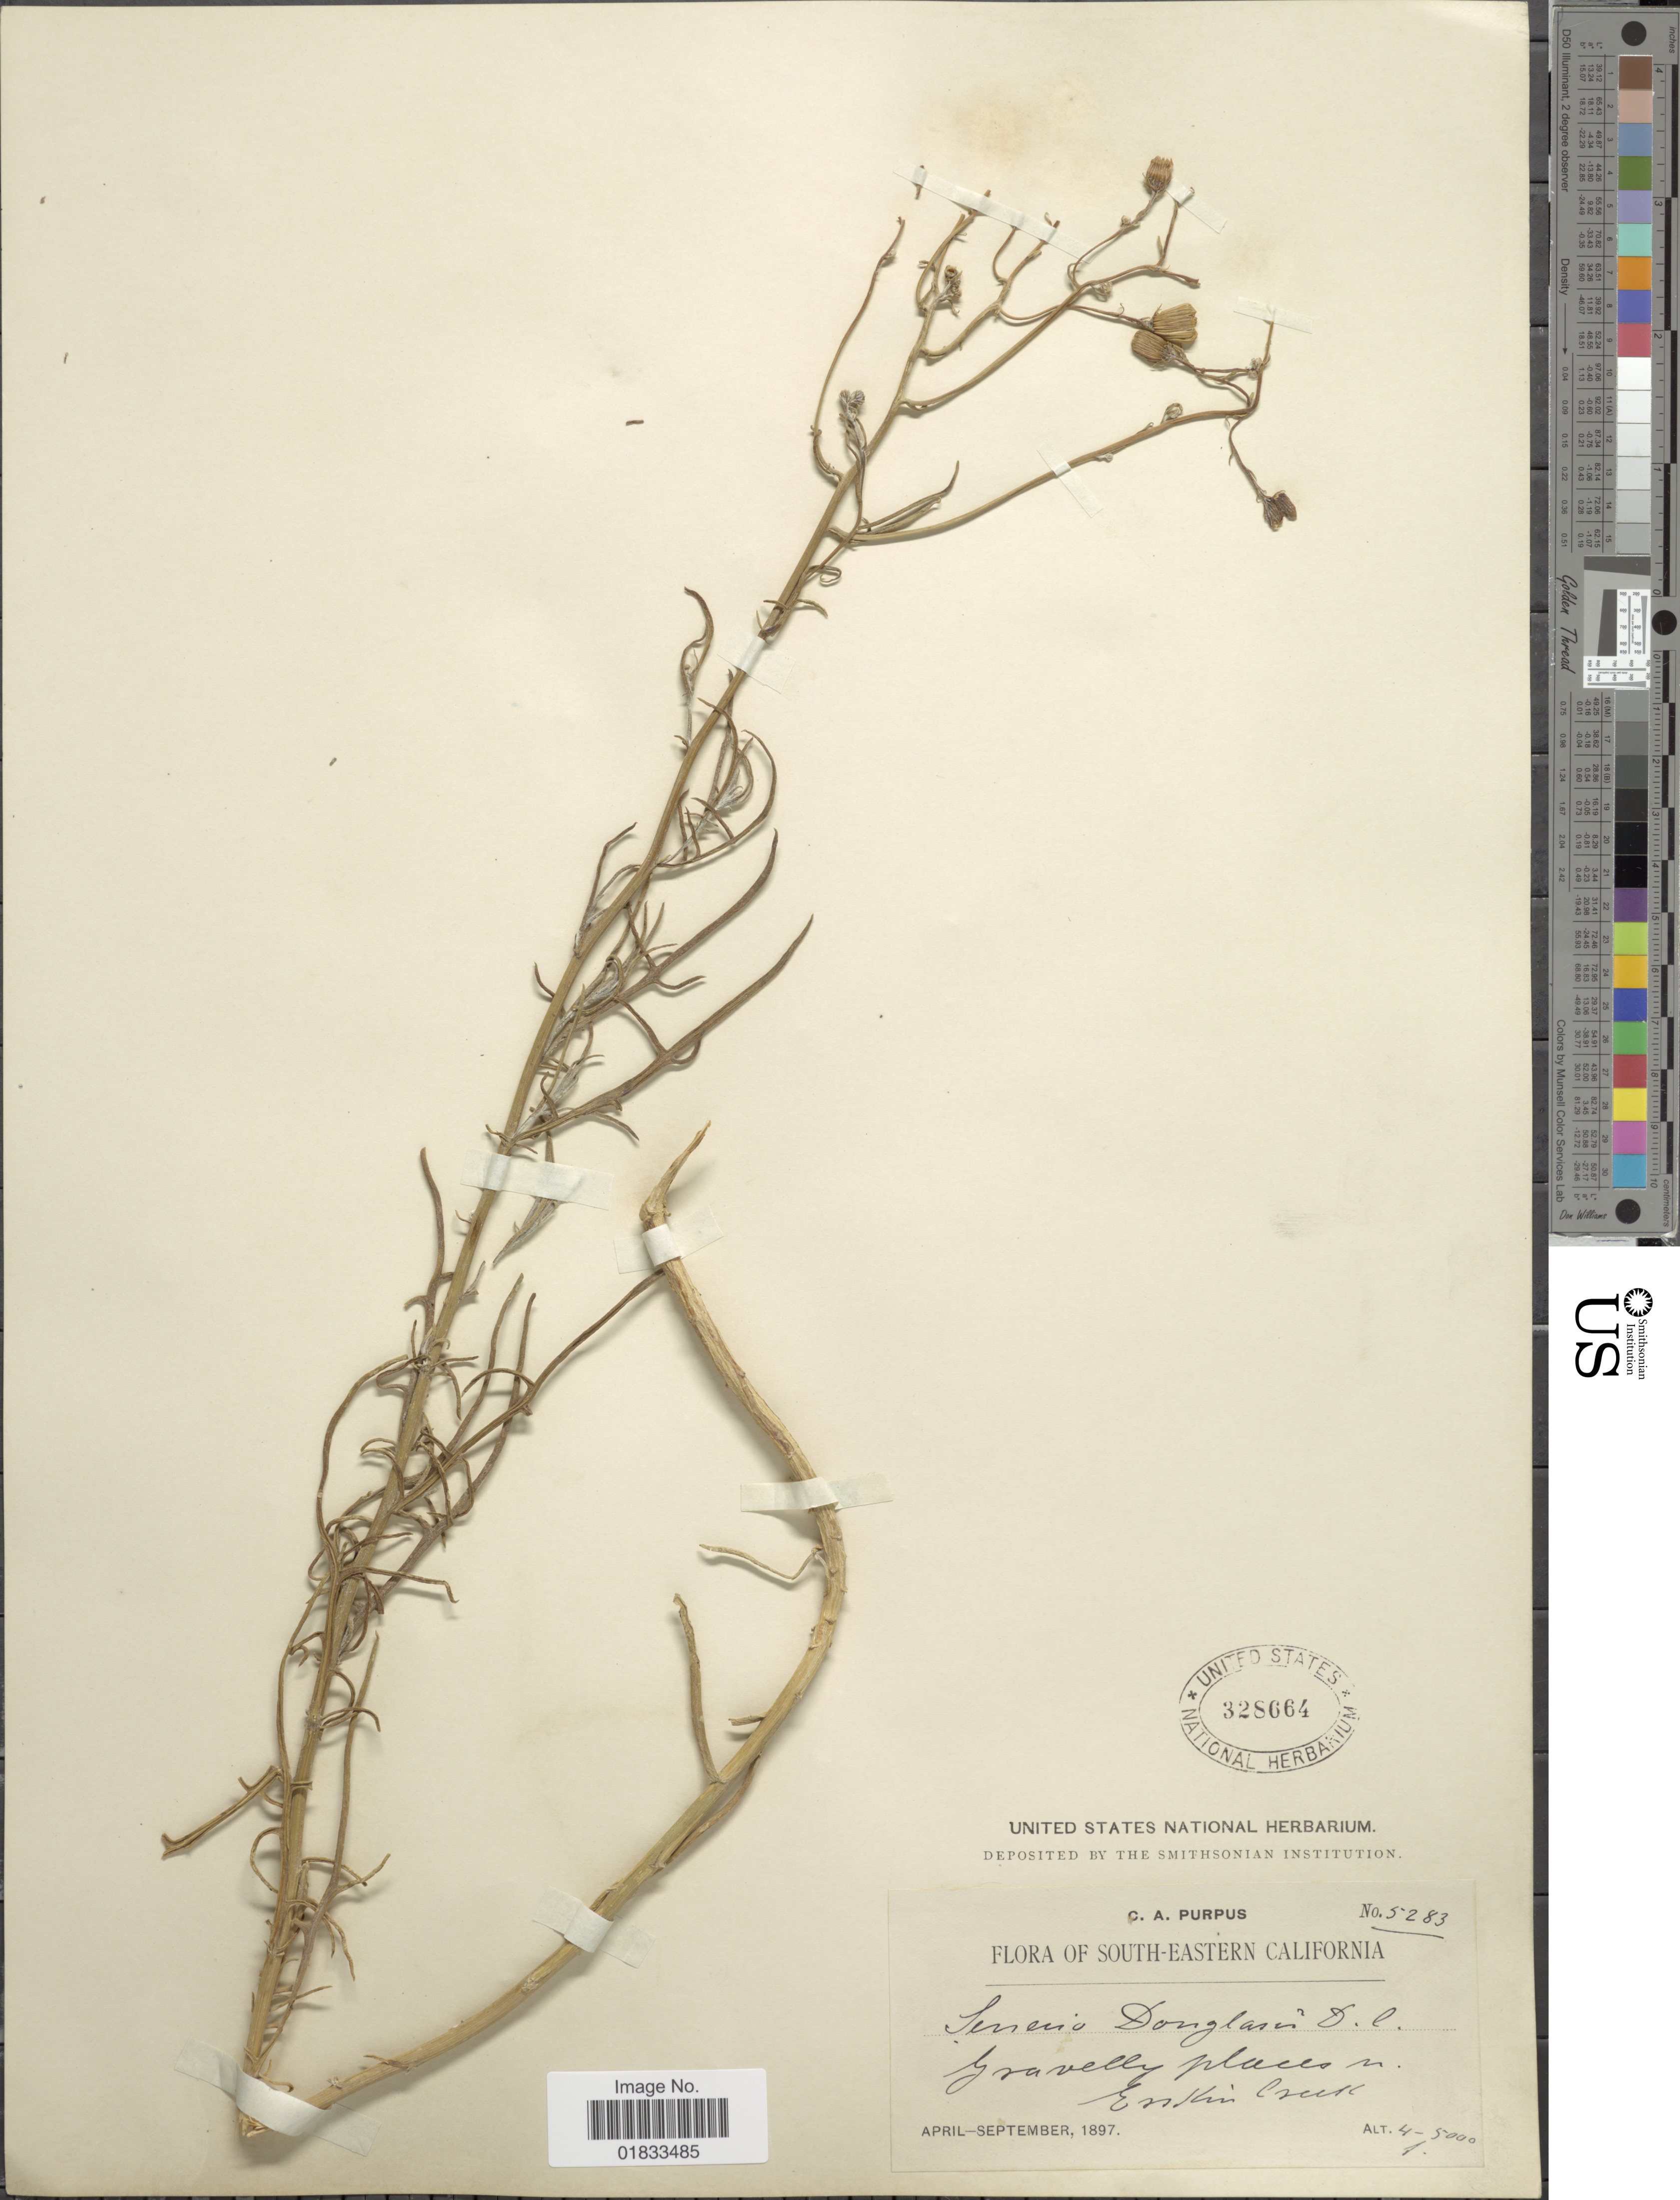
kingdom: Plantae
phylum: Tracheophyta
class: Magnoliopsida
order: Asterales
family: Asteraceae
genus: Senecio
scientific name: Senecio flaccidus var. douglasii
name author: (DC.) B.L. Turner & T.M. Barkley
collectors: C. A. Purpus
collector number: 5283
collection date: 1897-04/1897-09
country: United States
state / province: California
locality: Southeastern California, Gravelly places n Enkin Creek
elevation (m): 1219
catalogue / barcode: US 328664